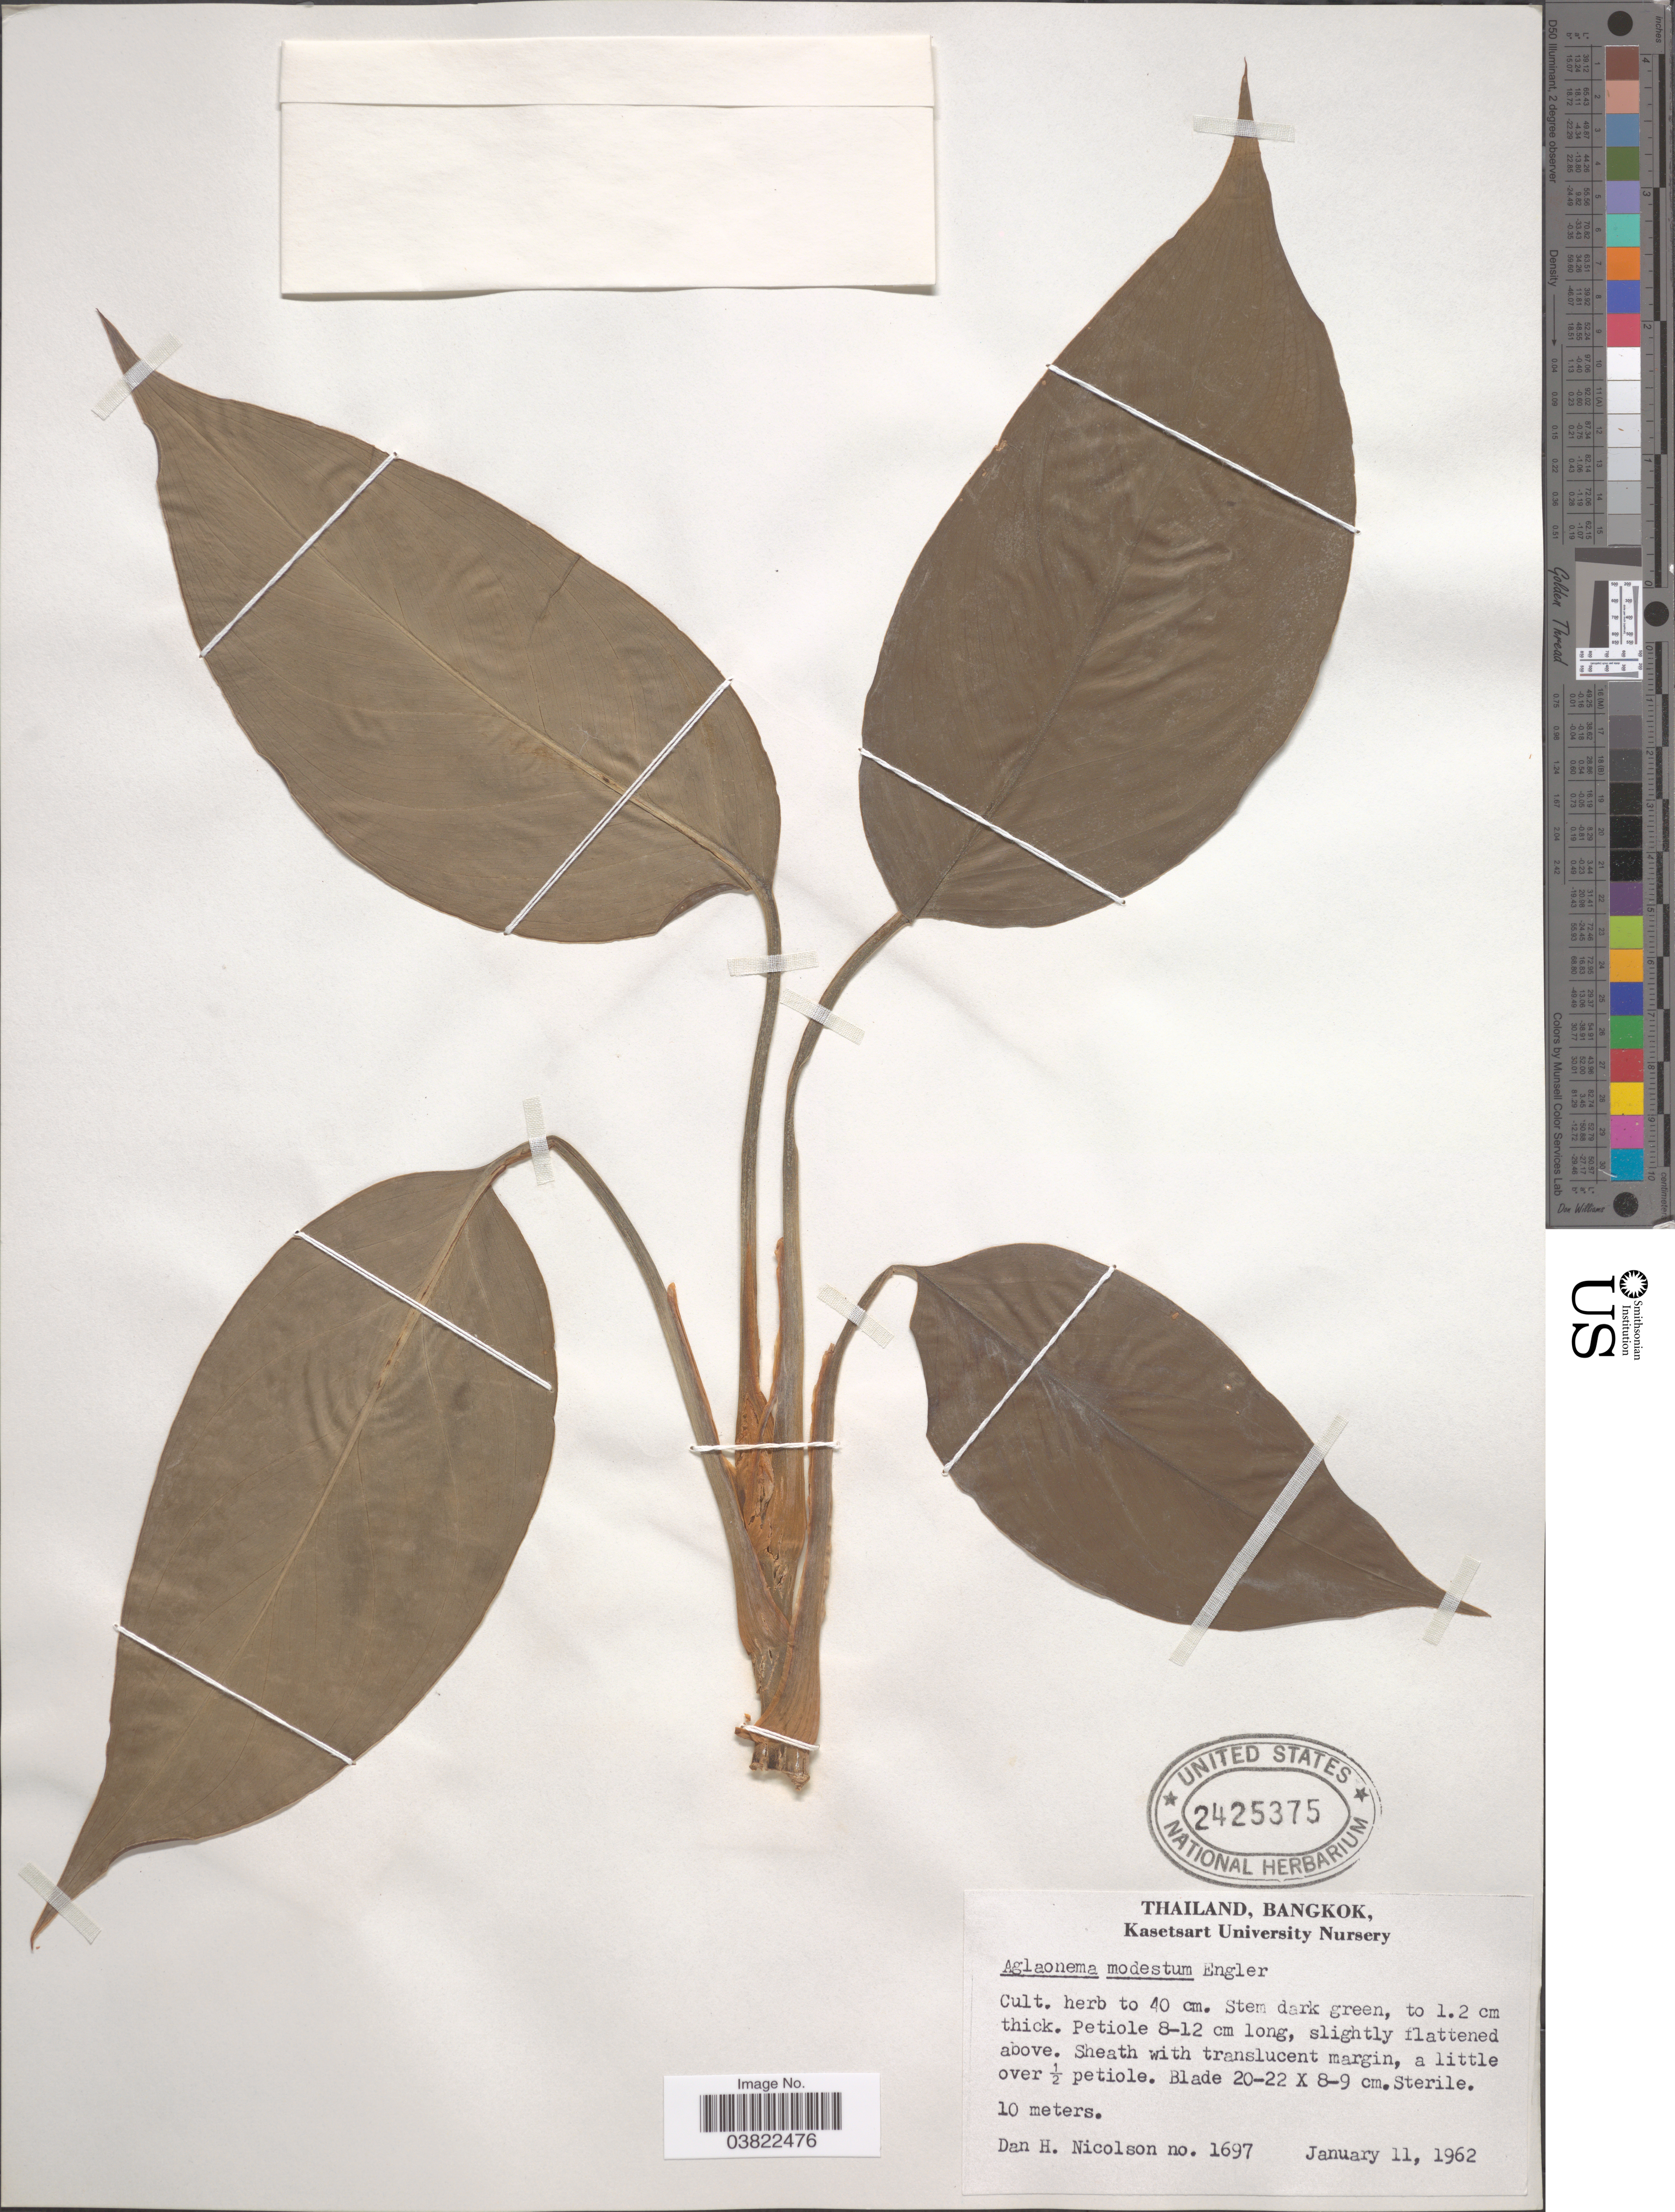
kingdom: Plantae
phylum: Tracheophyta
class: Liliopsida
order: Alismatales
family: Araceae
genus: Aglaonema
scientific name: Aglaonema modestum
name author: Schott ex Engl.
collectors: D. H. Nicolson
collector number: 1697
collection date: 1962-01-11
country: Thailand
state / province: Bangkok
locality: Kasetsart University Nursery.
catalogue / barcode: US 2425375